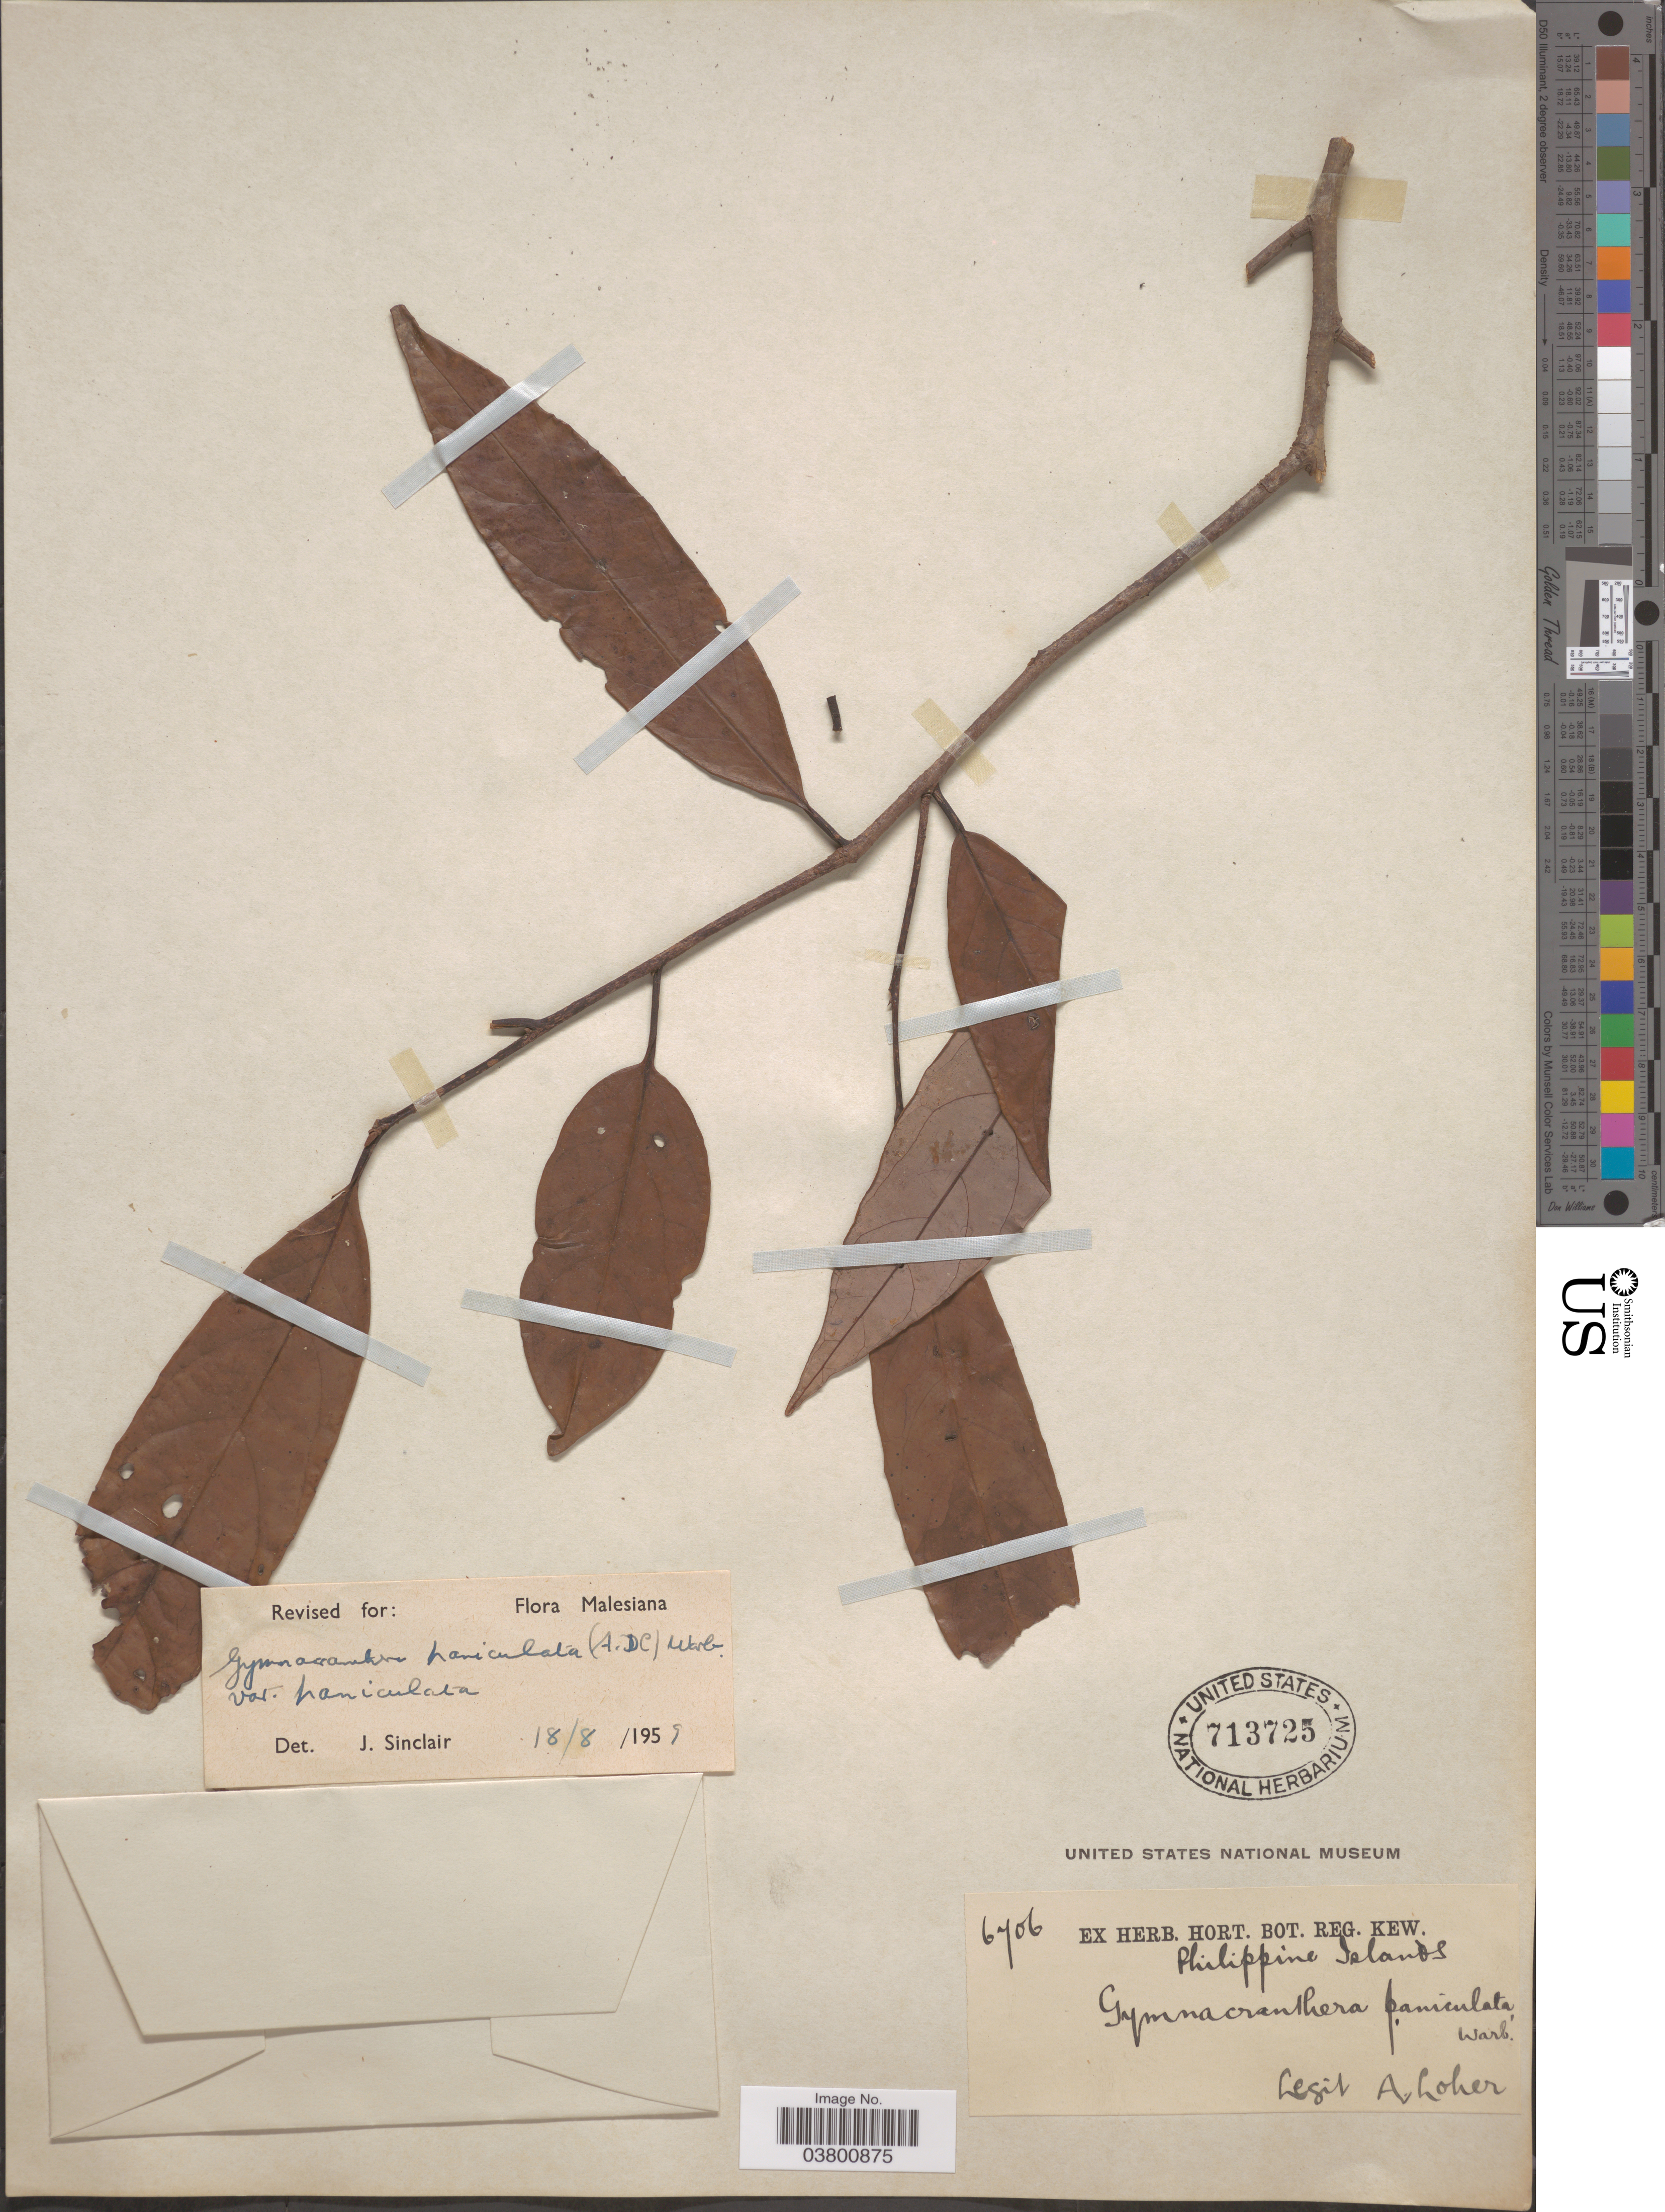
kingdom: Plantae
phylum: Tracheophyta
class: Magnoliopsida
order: Magnoliales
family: Myristicaceae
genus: Gymnacranthera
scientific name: Gymnacranthera paniculata var. paniculata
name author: (A. DC.) Warb.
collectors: A. Loher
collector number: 6706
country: Philippines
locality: Philippine Islands.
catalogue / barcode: US 713725